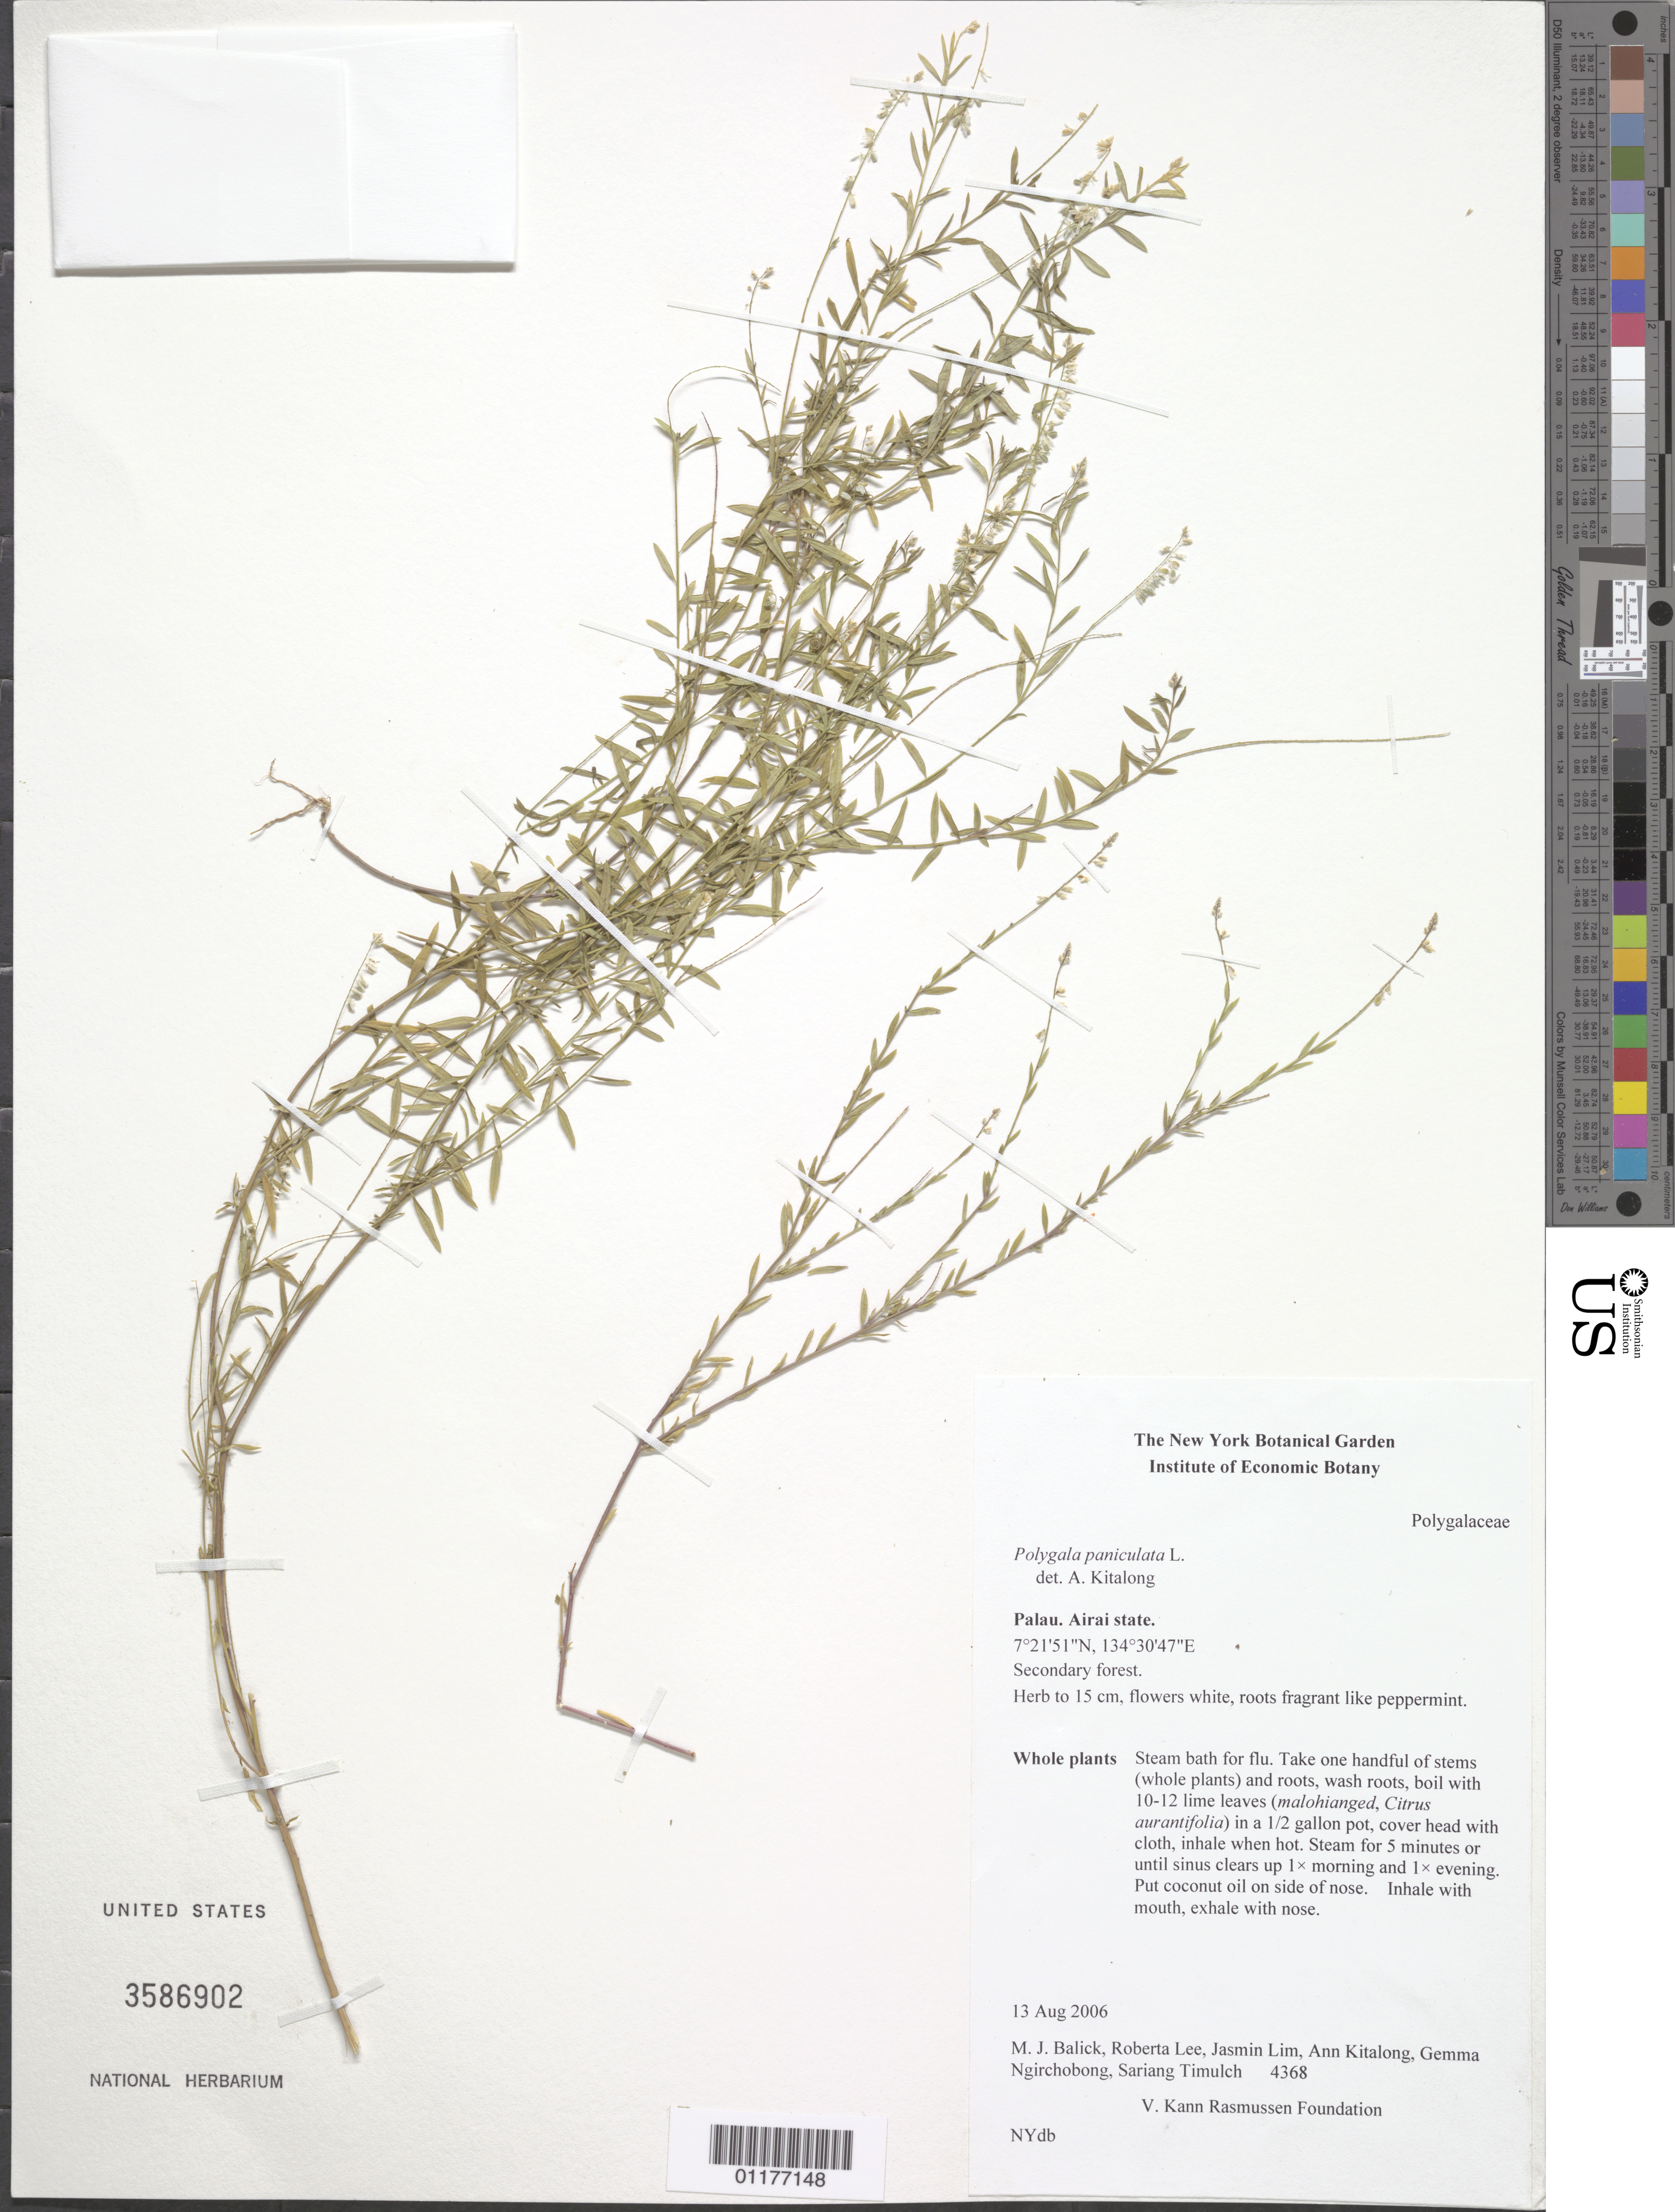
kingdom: Plantae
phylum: Tracheophyta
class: Magnoliopsida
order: Fabales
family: Polygalaceae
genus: Polygala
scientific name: Polygala paniculata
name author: L.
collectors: M. J. Balick, R. Lee, J. Lim, A. Kitalong, G. Ngirchobong & S. Timulch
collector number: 4368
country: Palau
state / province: Airai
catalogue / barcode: US 3586902